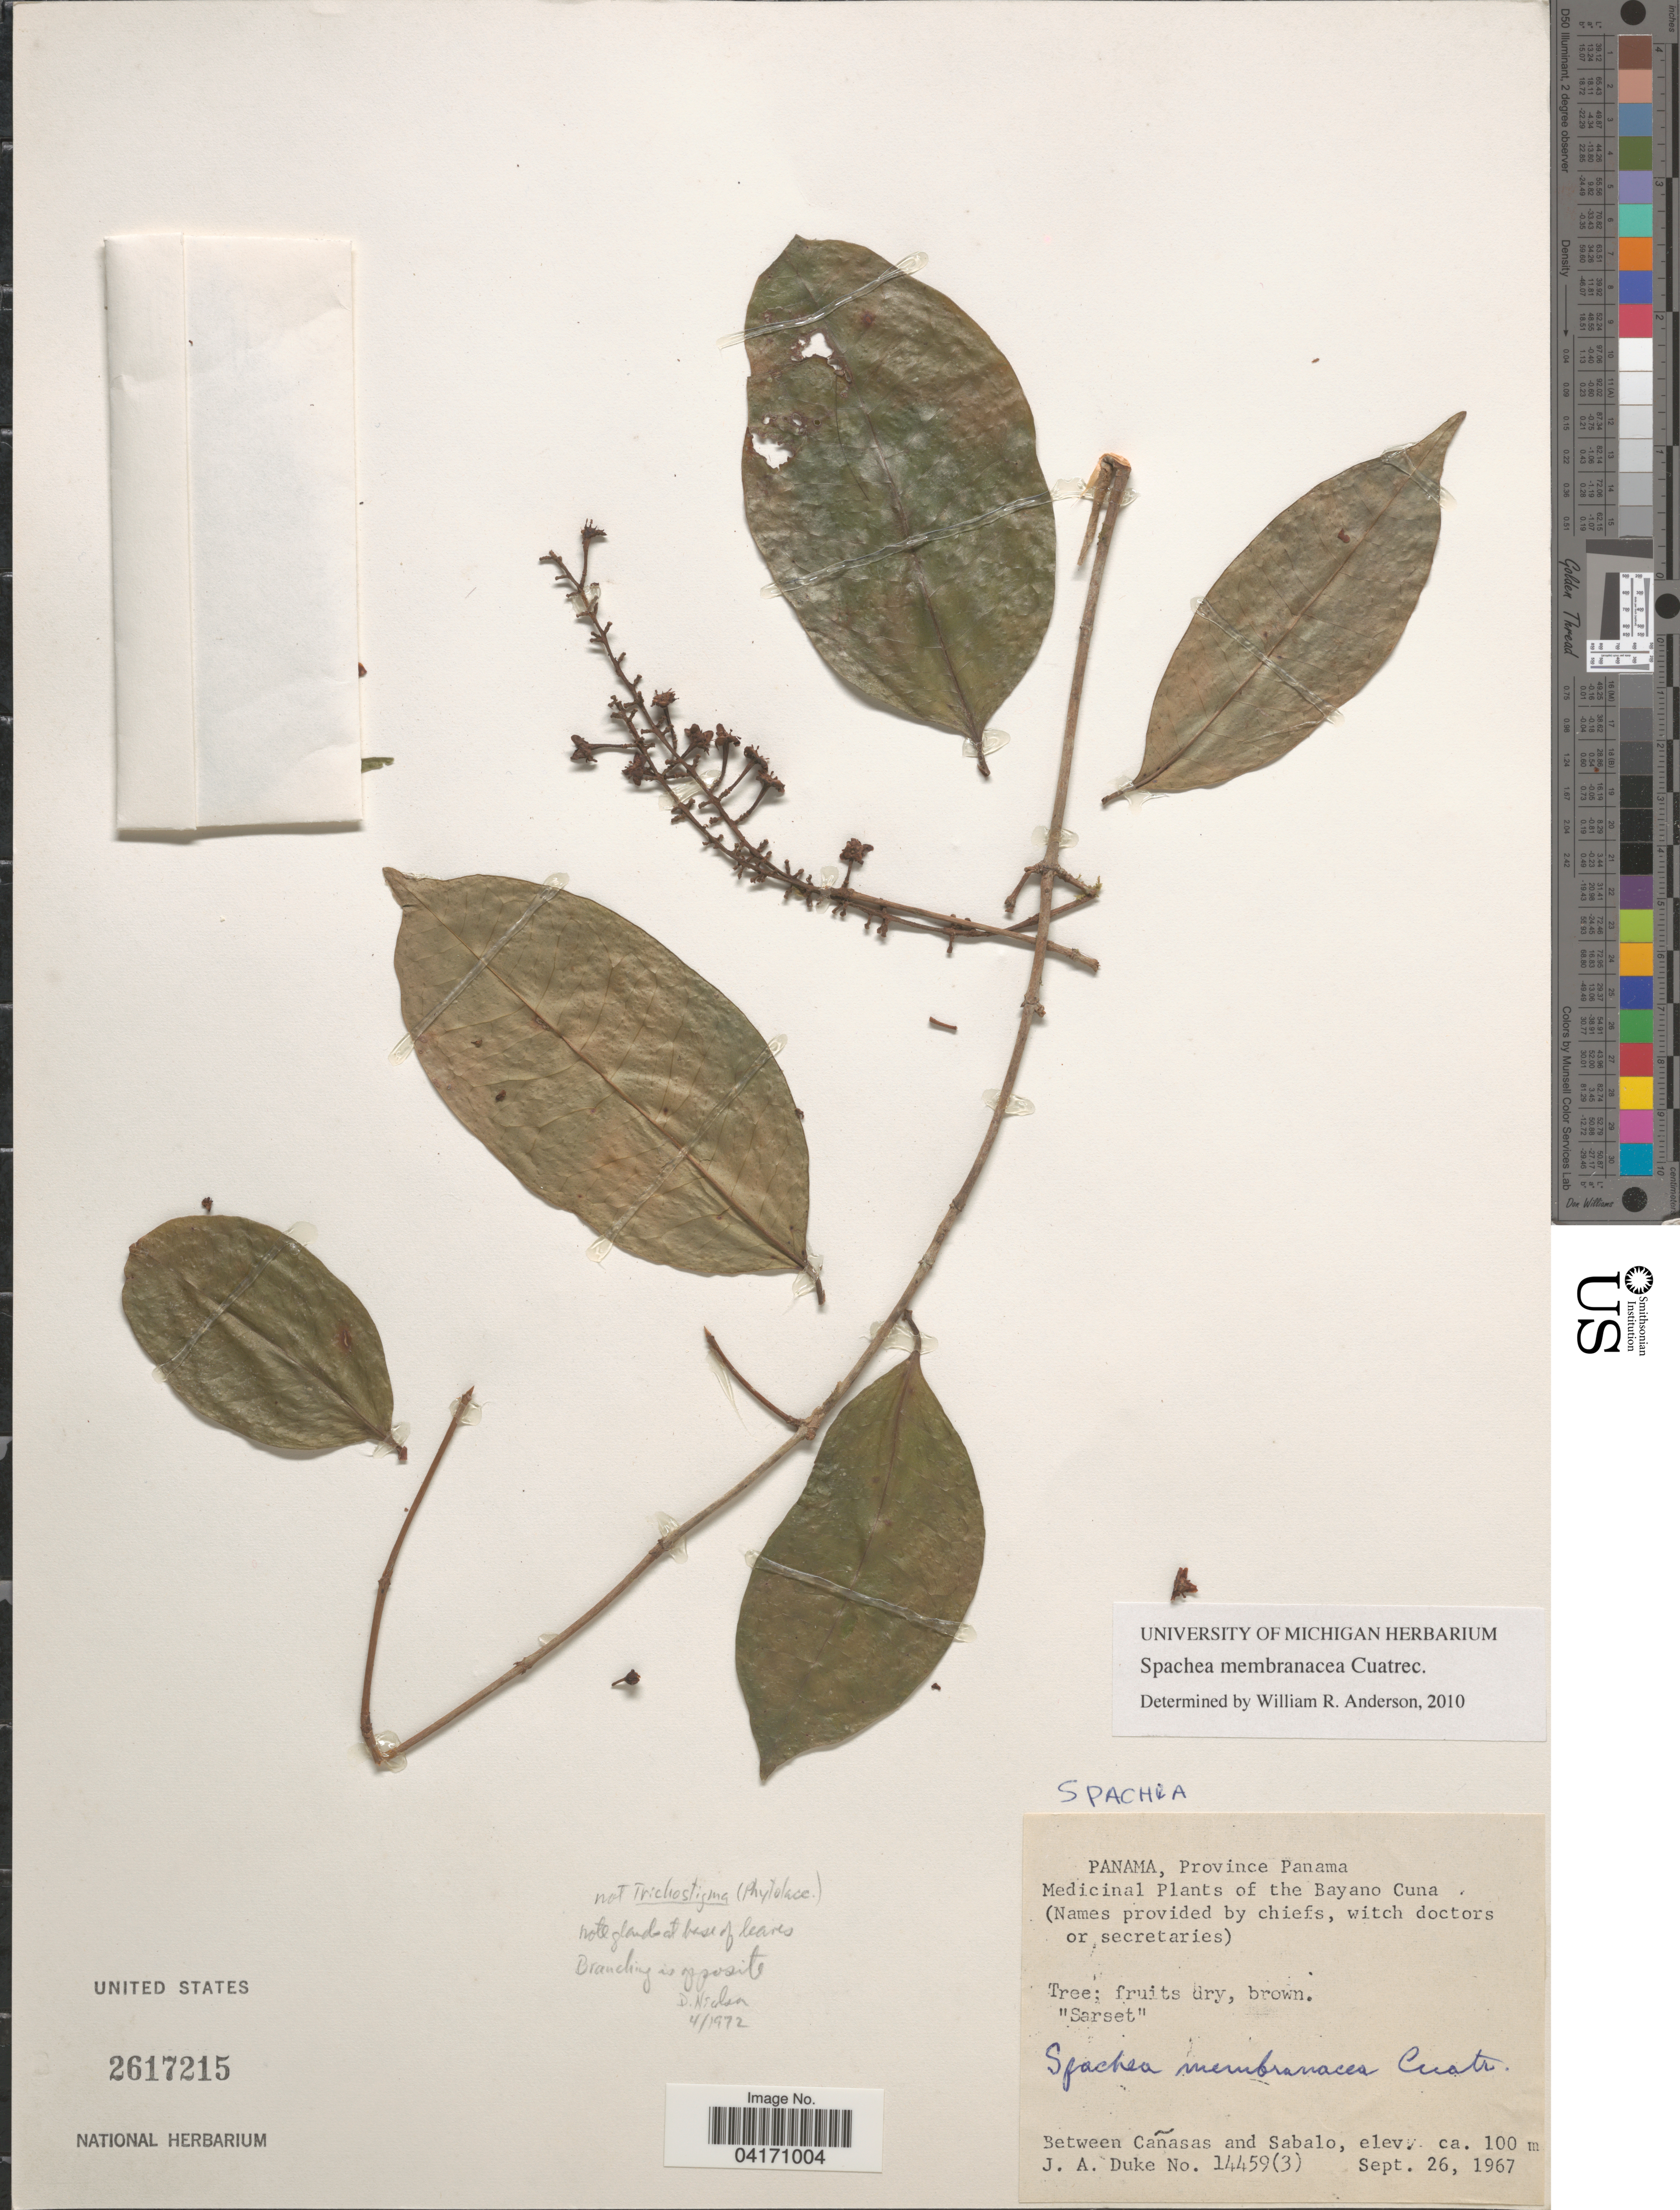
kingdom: Plantae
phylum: Tracheophyta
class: Magnoliopsida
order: Malpighiales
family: Malpighiaceae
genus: Spachea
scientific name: Spachea membranacea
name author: Cuatrec.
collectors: J. A. Duke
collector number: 14459(3)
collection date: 1967-09-26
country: Panama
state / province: Panamá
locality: The Bayano Cuna. Between Cañasas and Sabalo.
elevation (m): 100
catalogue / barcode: US 2617215